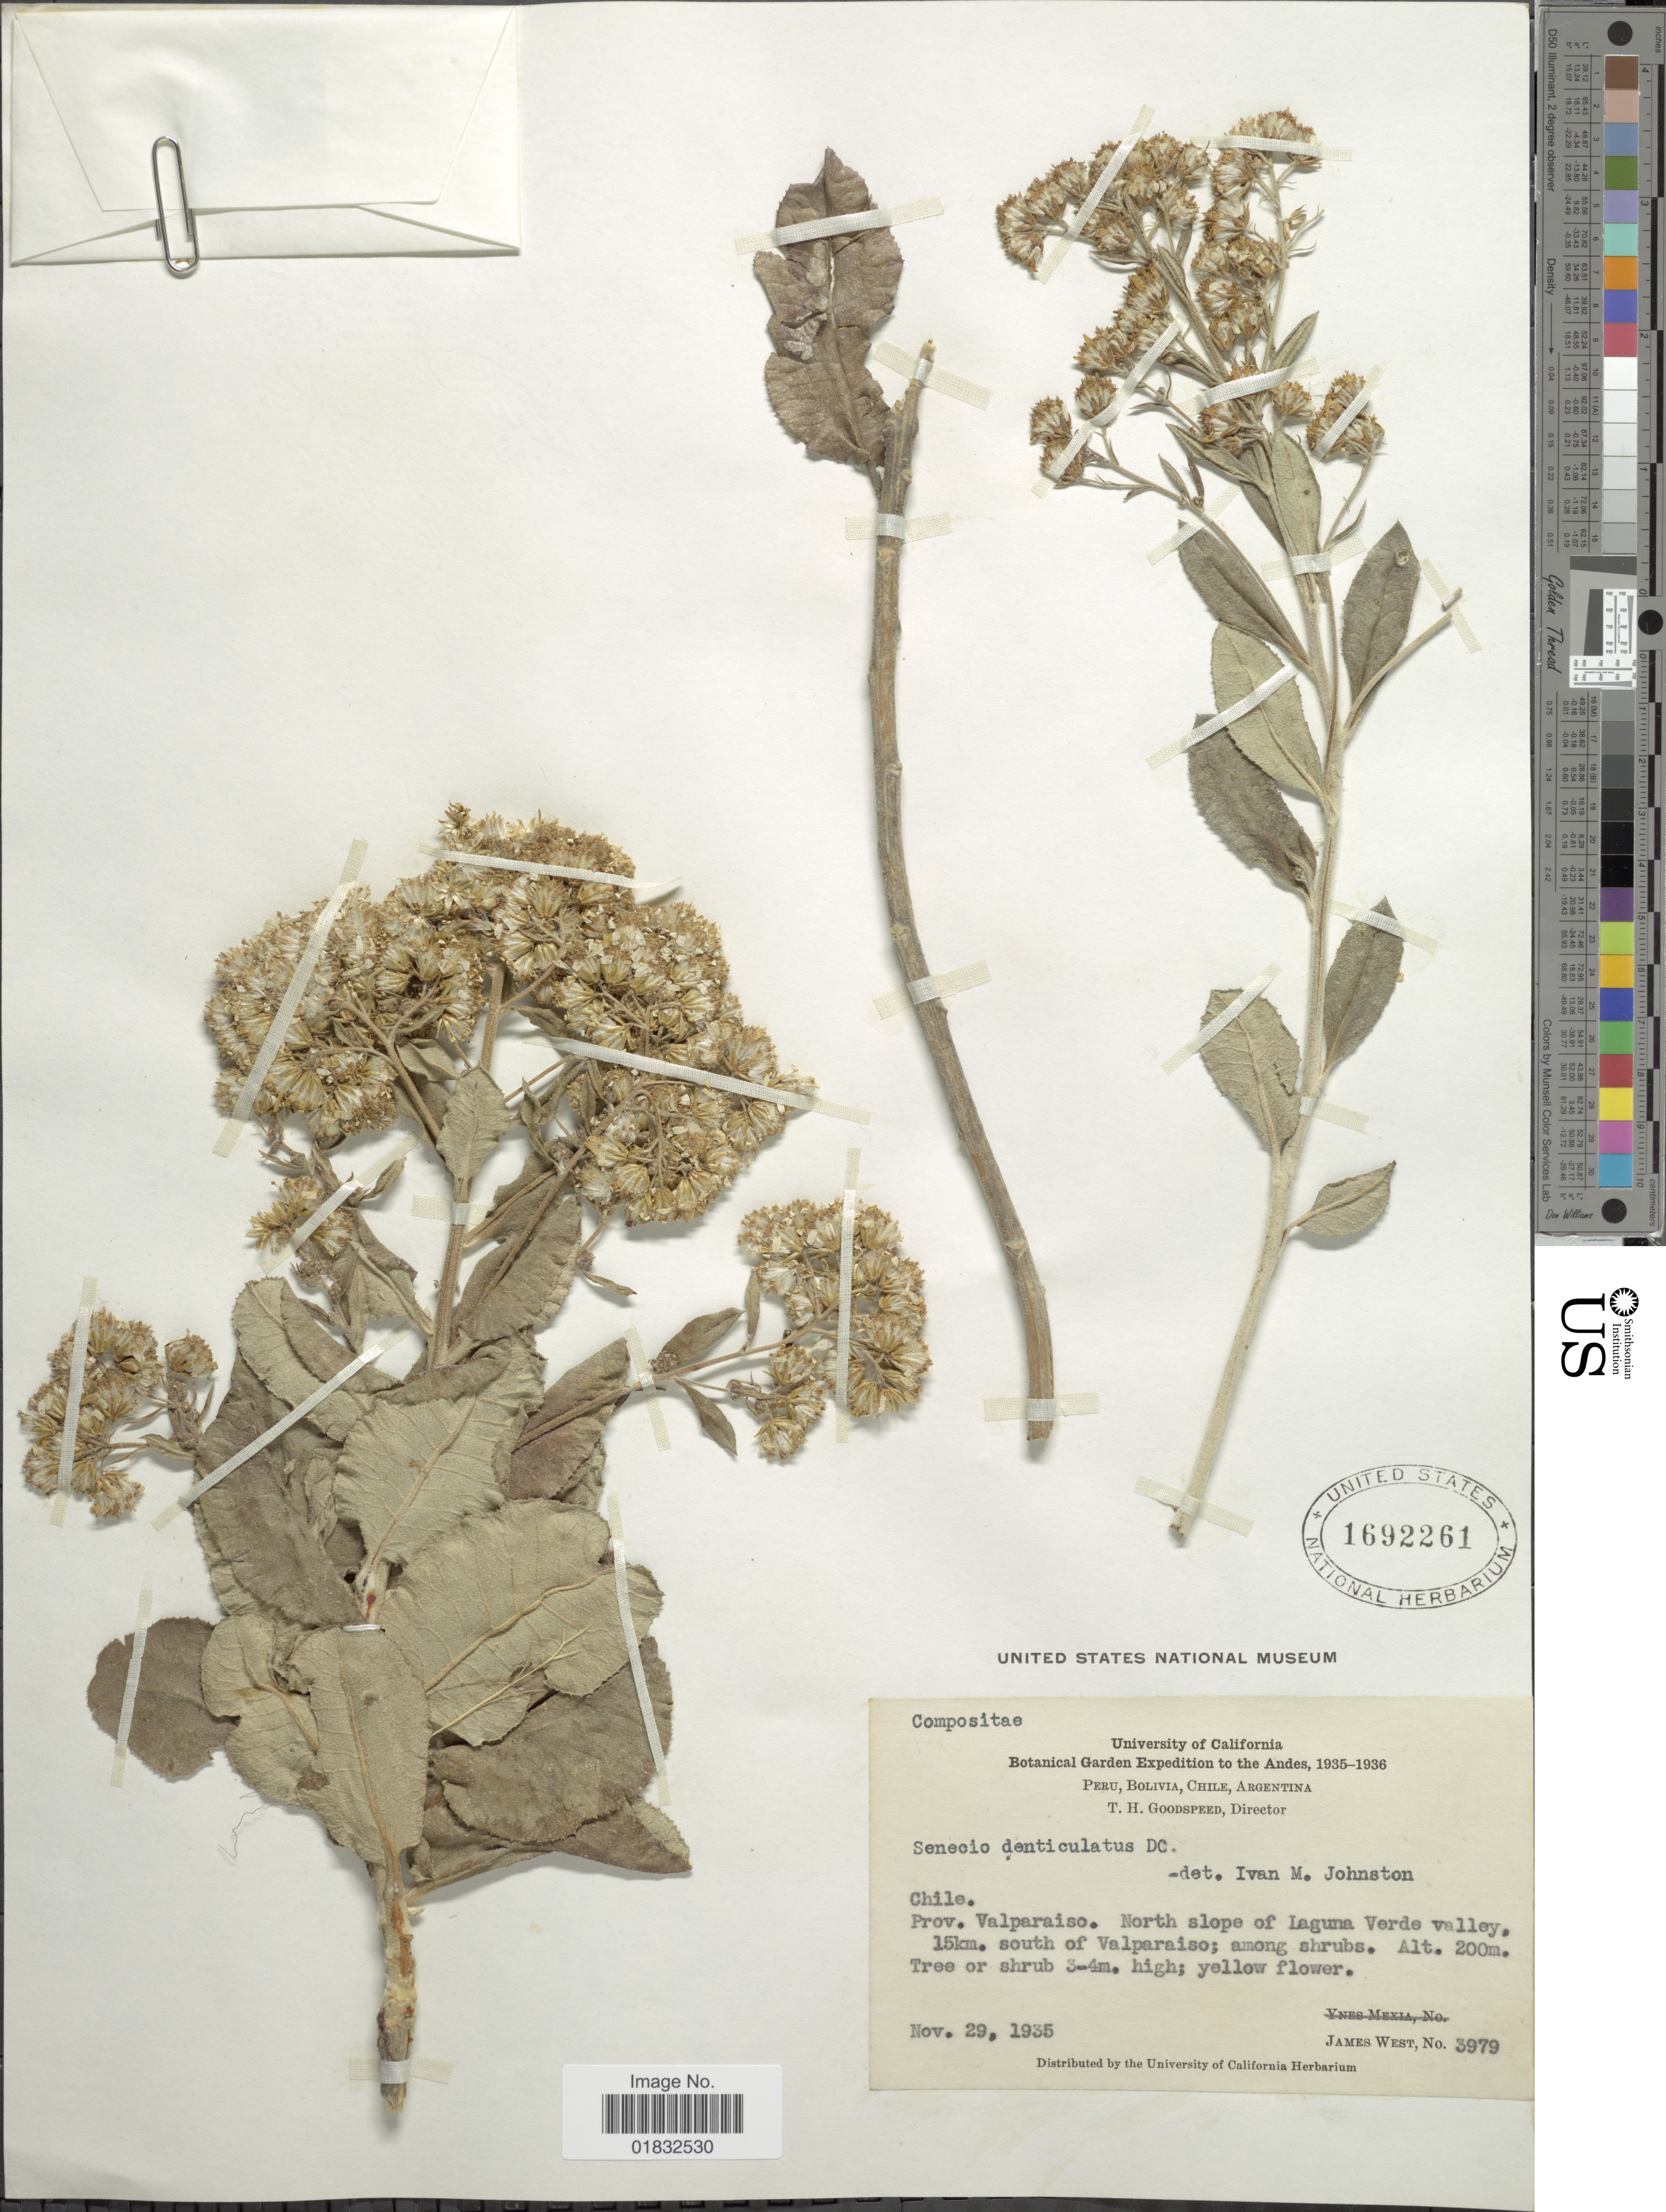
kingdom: Plantae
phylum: Tracheophyta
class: Magnoliopsida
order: Asterales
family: Asteraceae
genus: Acrisione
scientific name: Acrisione denticulata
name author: (Hook. & Arn.) B. Nord.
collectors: J. West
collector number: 3979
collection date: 1935-11-29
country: Chile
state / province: Valparaíso (V)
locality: North slope of Laguna Verde valley, 15km. south of Valparaiso; among shrubs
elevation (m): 200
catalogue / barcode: US 1692261